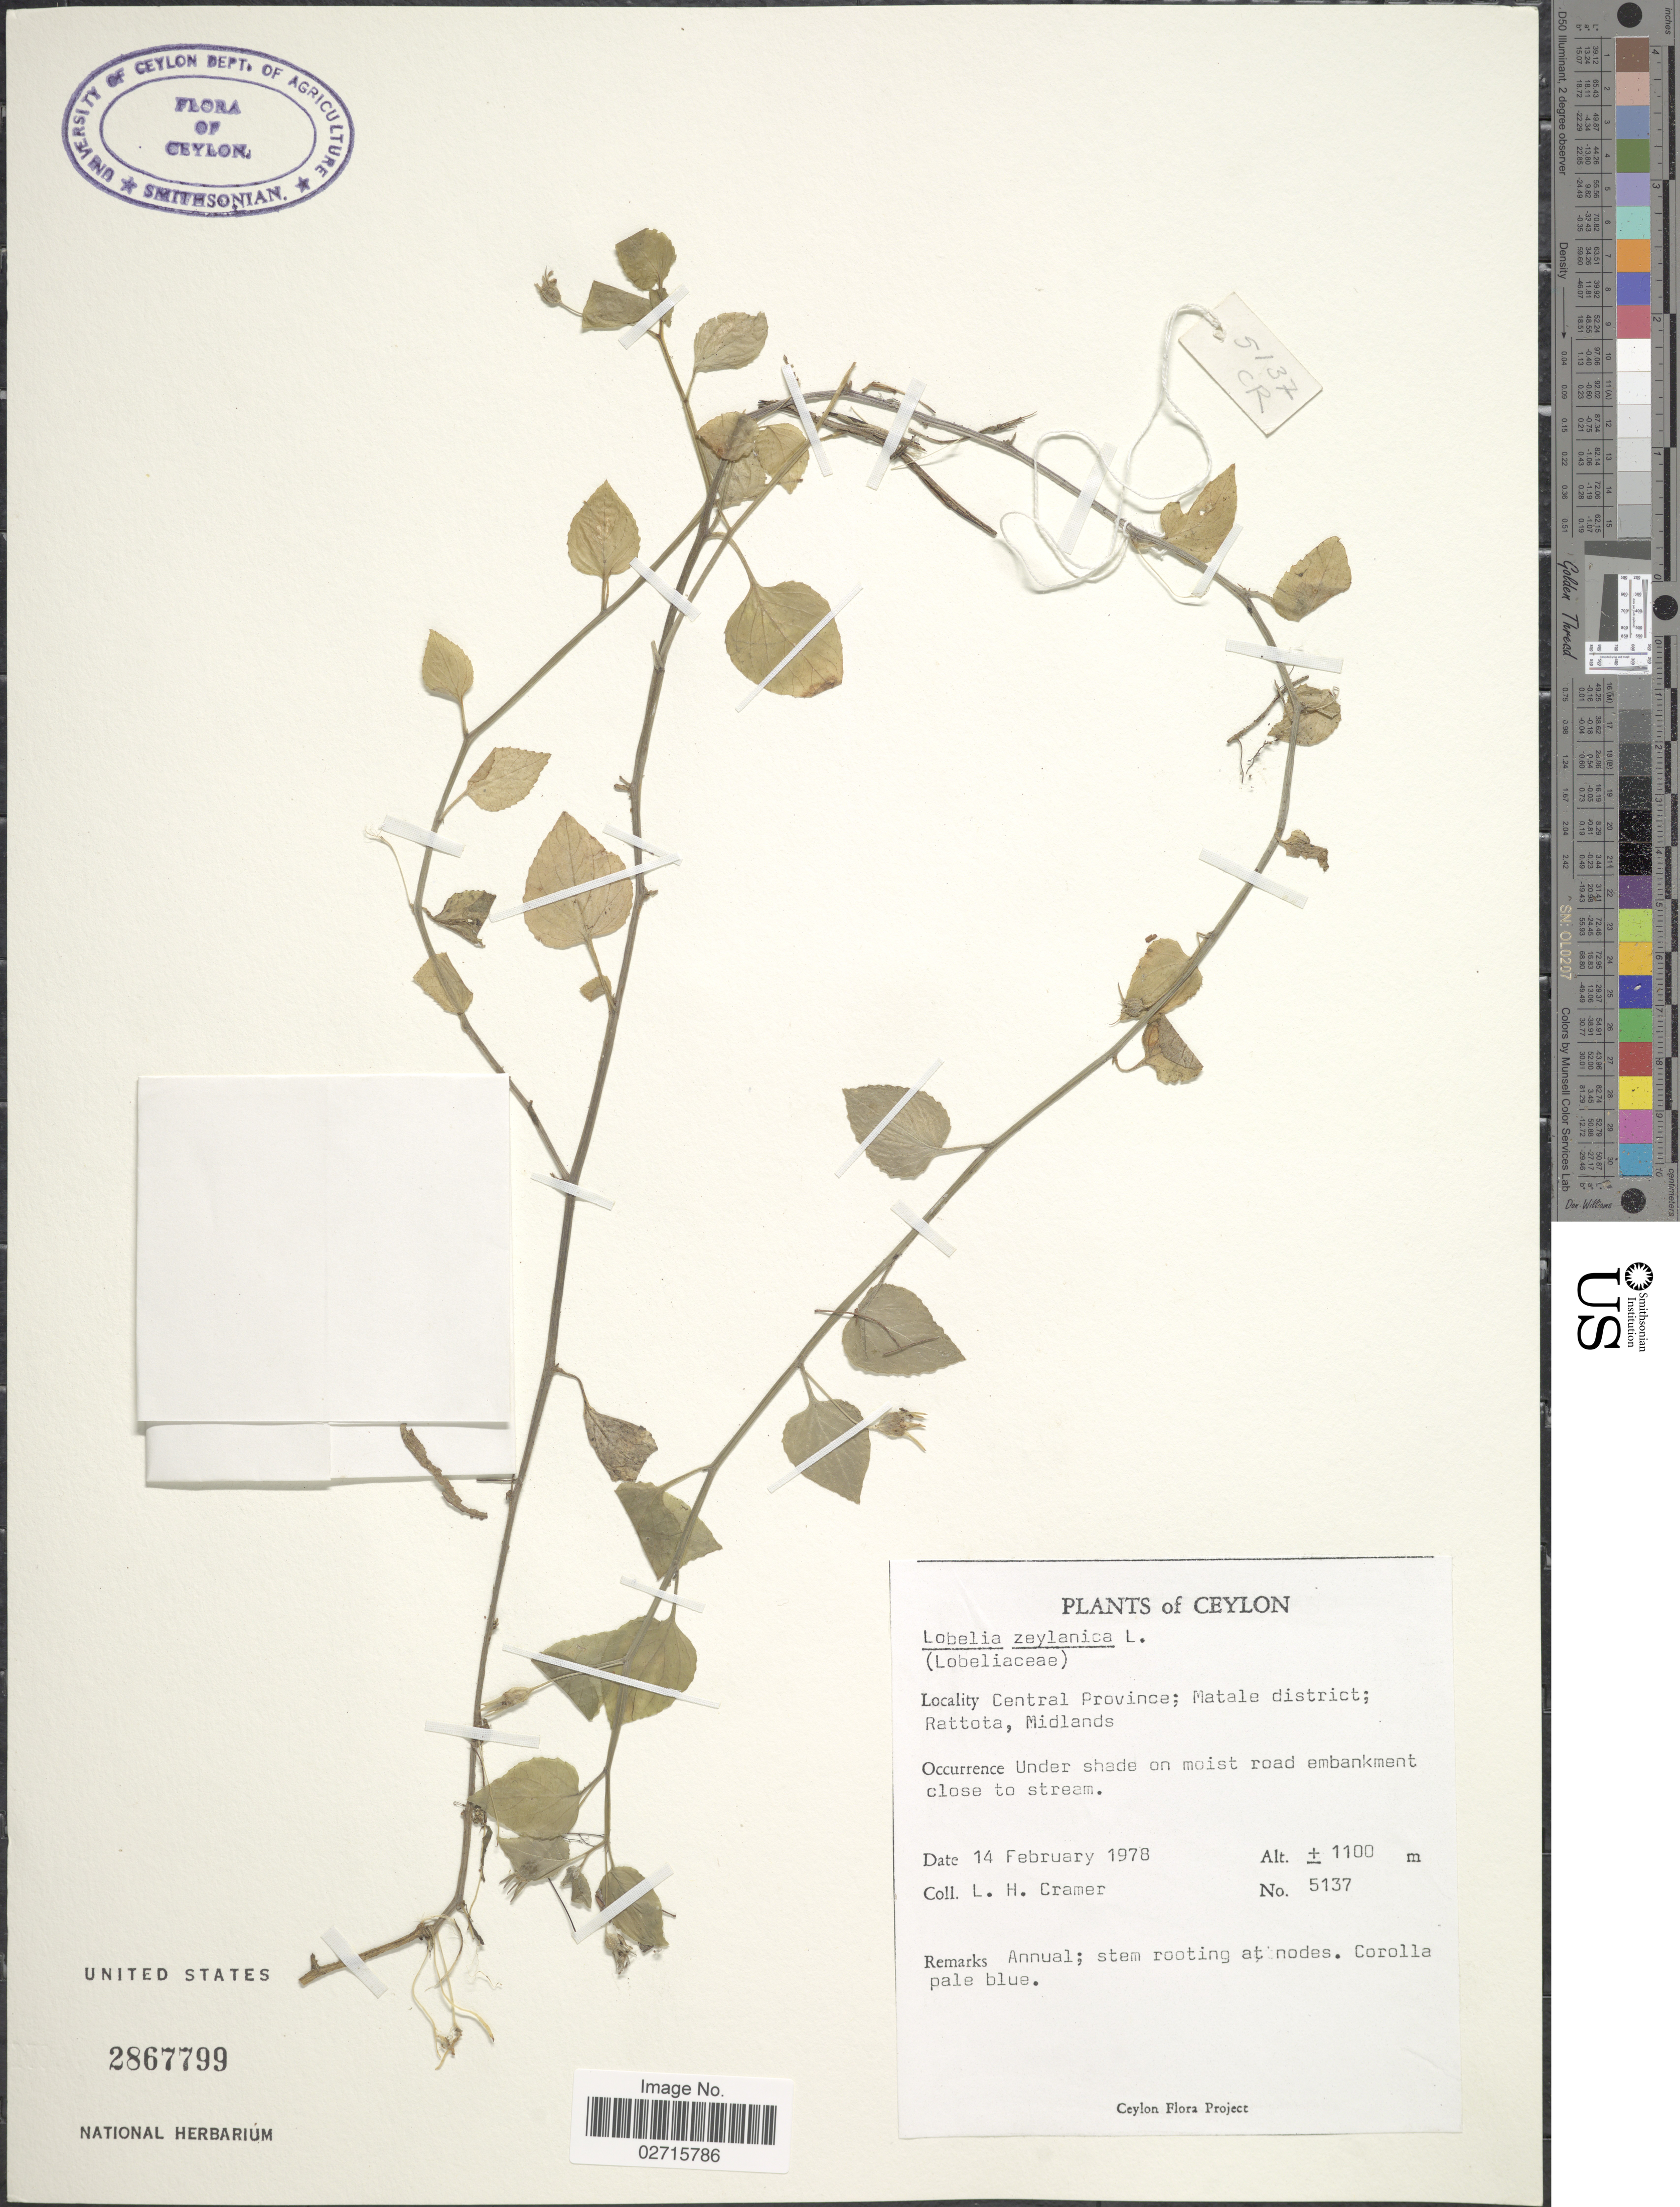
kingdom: Plantae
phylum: Tracheophyta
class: Magnoliopsida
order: Asterales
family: Campanulaceae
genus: Lobelia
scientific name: Lobelia zeylanica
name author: L.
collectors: L. H. Cramer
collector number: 5137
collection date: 1978-02-14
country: Sri Lanka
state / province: Central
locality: Ceylon. Central Province; Matale district; Rattota, Midlands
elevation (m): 1100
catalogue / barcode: US 2867799